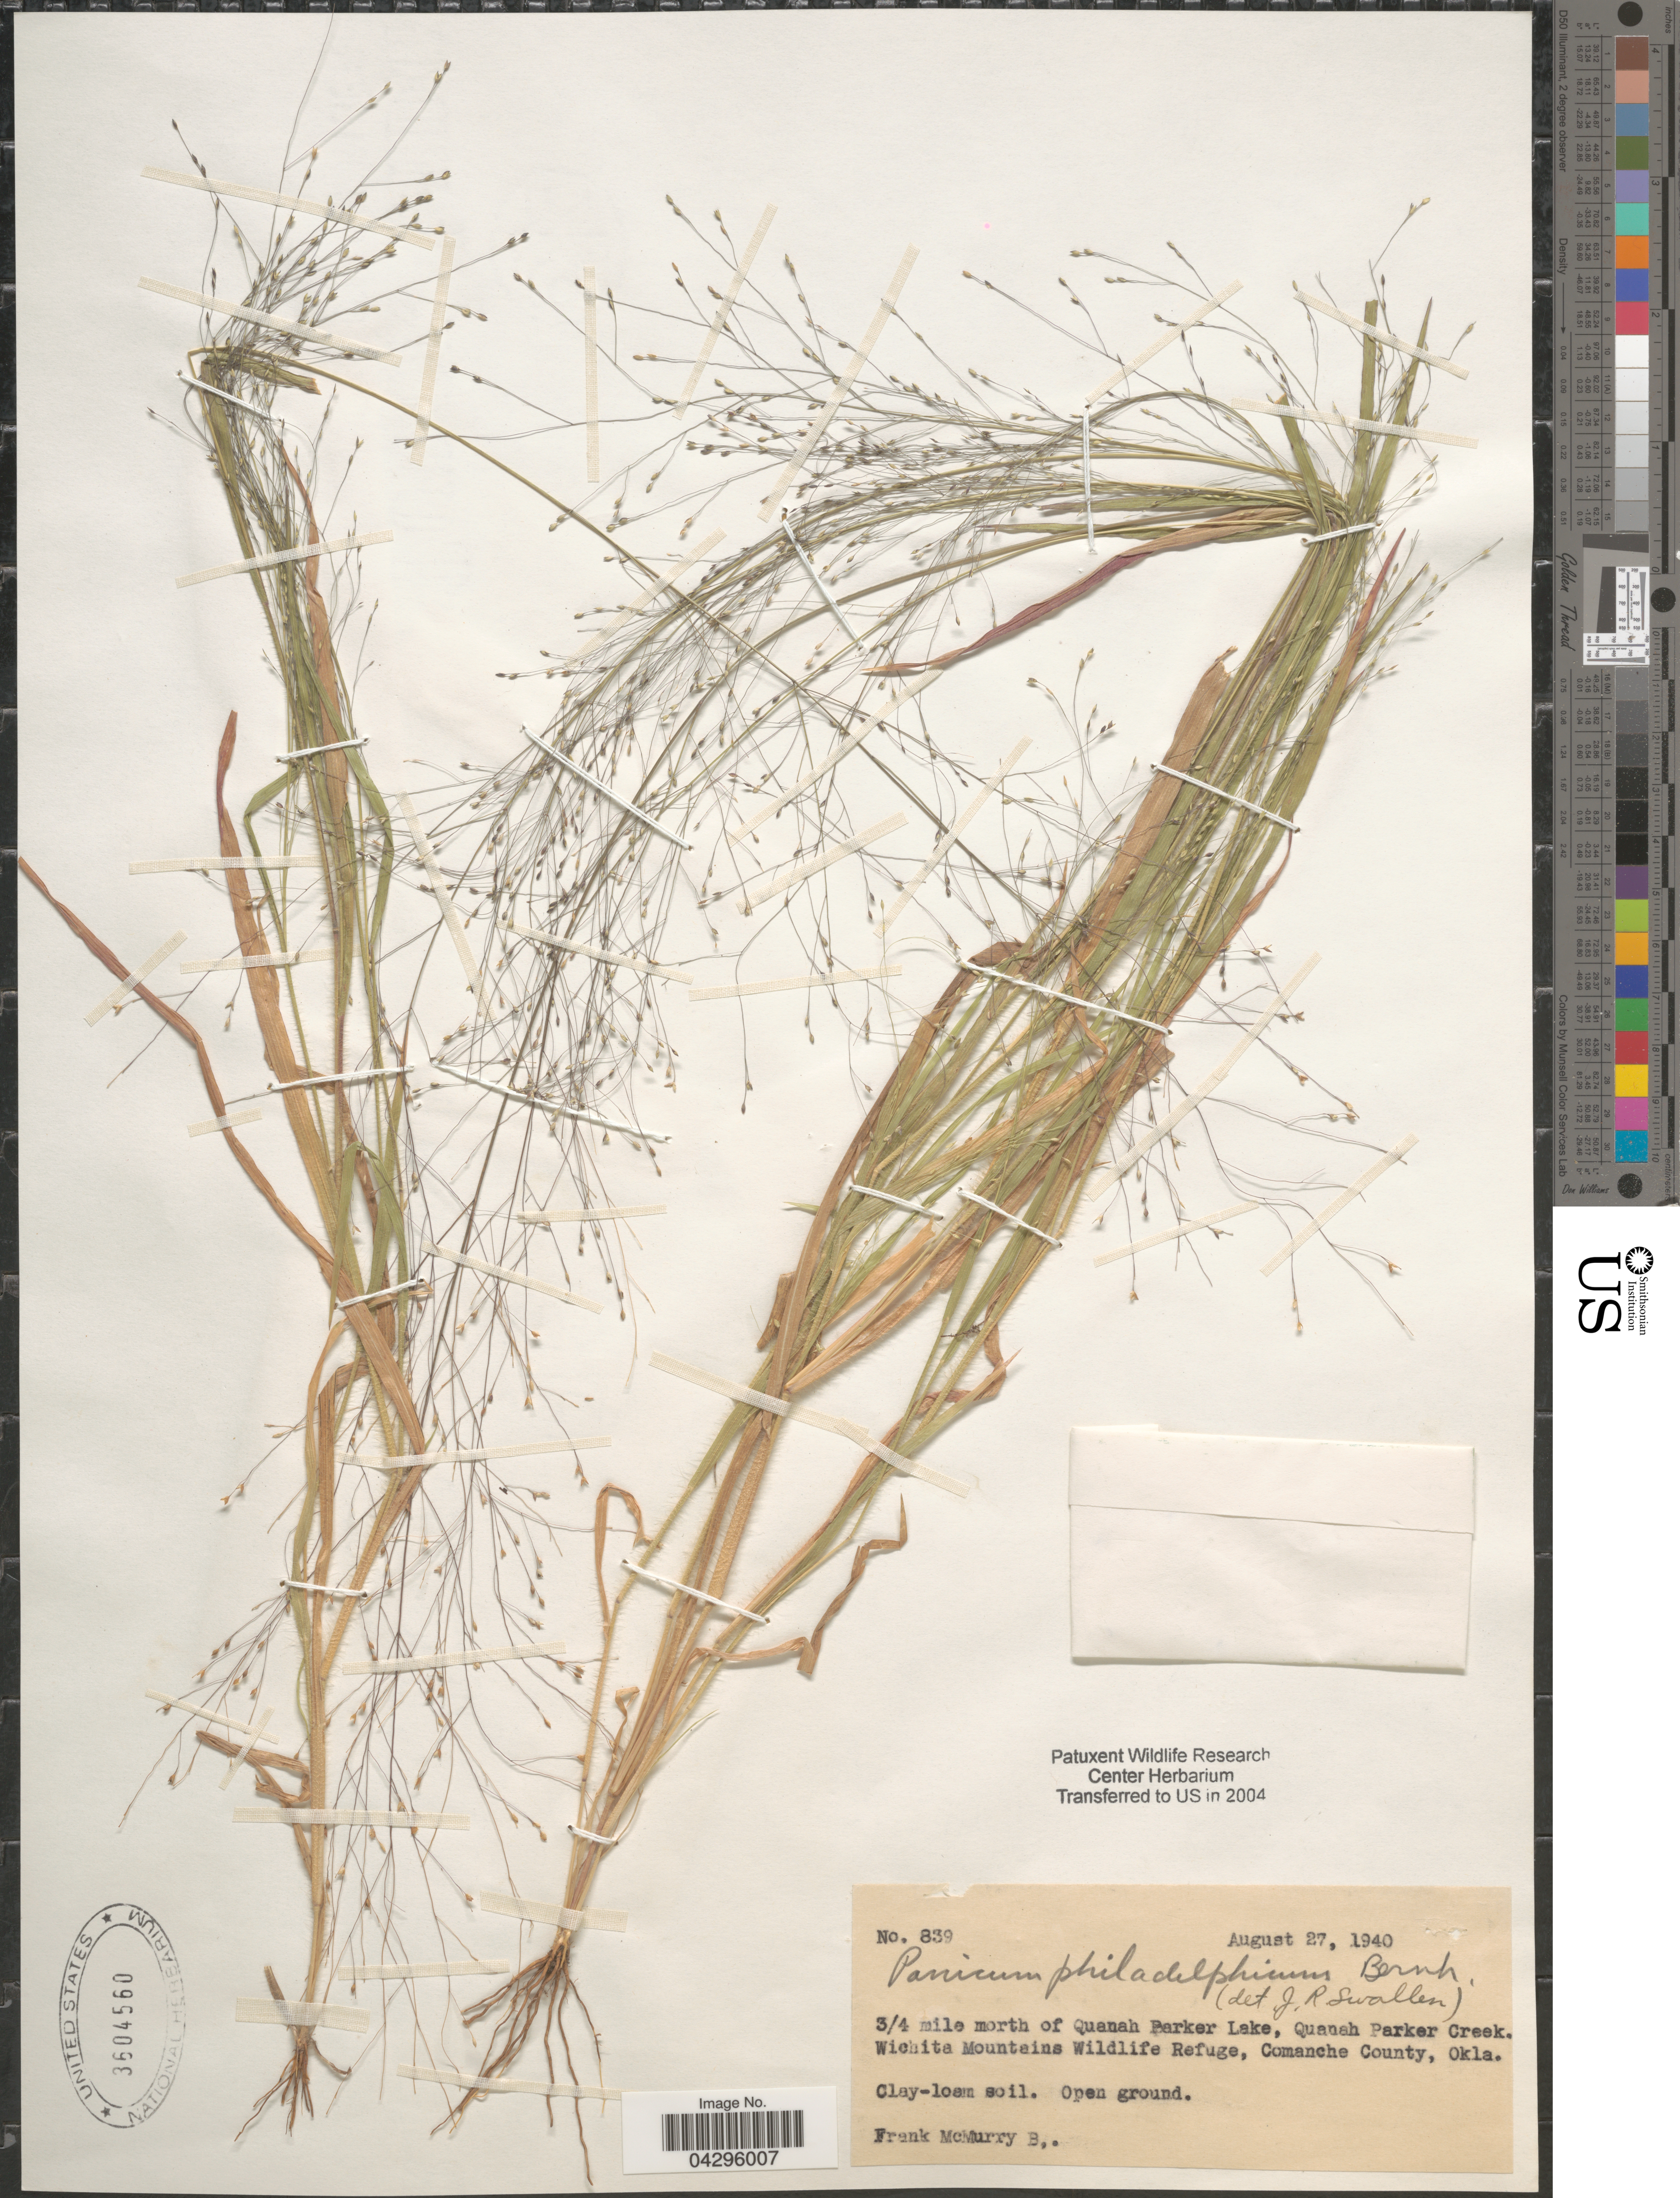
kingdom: Plantae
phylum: Tracheophyta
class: Liliopsida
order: Poales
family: Poaceae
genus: Panicum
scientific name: Panicum philadelphicum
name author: Bernh. ex Trin.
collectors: F. B. McMurry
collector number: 839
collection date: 1940-08-27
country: United States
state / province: Oklahoma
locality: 3/4 mile north of Quanah Parker Lake, Quanah Parker Creek. Wichita Mountains Wildlife Refuge, Comanche County.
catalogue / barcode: US 3604560